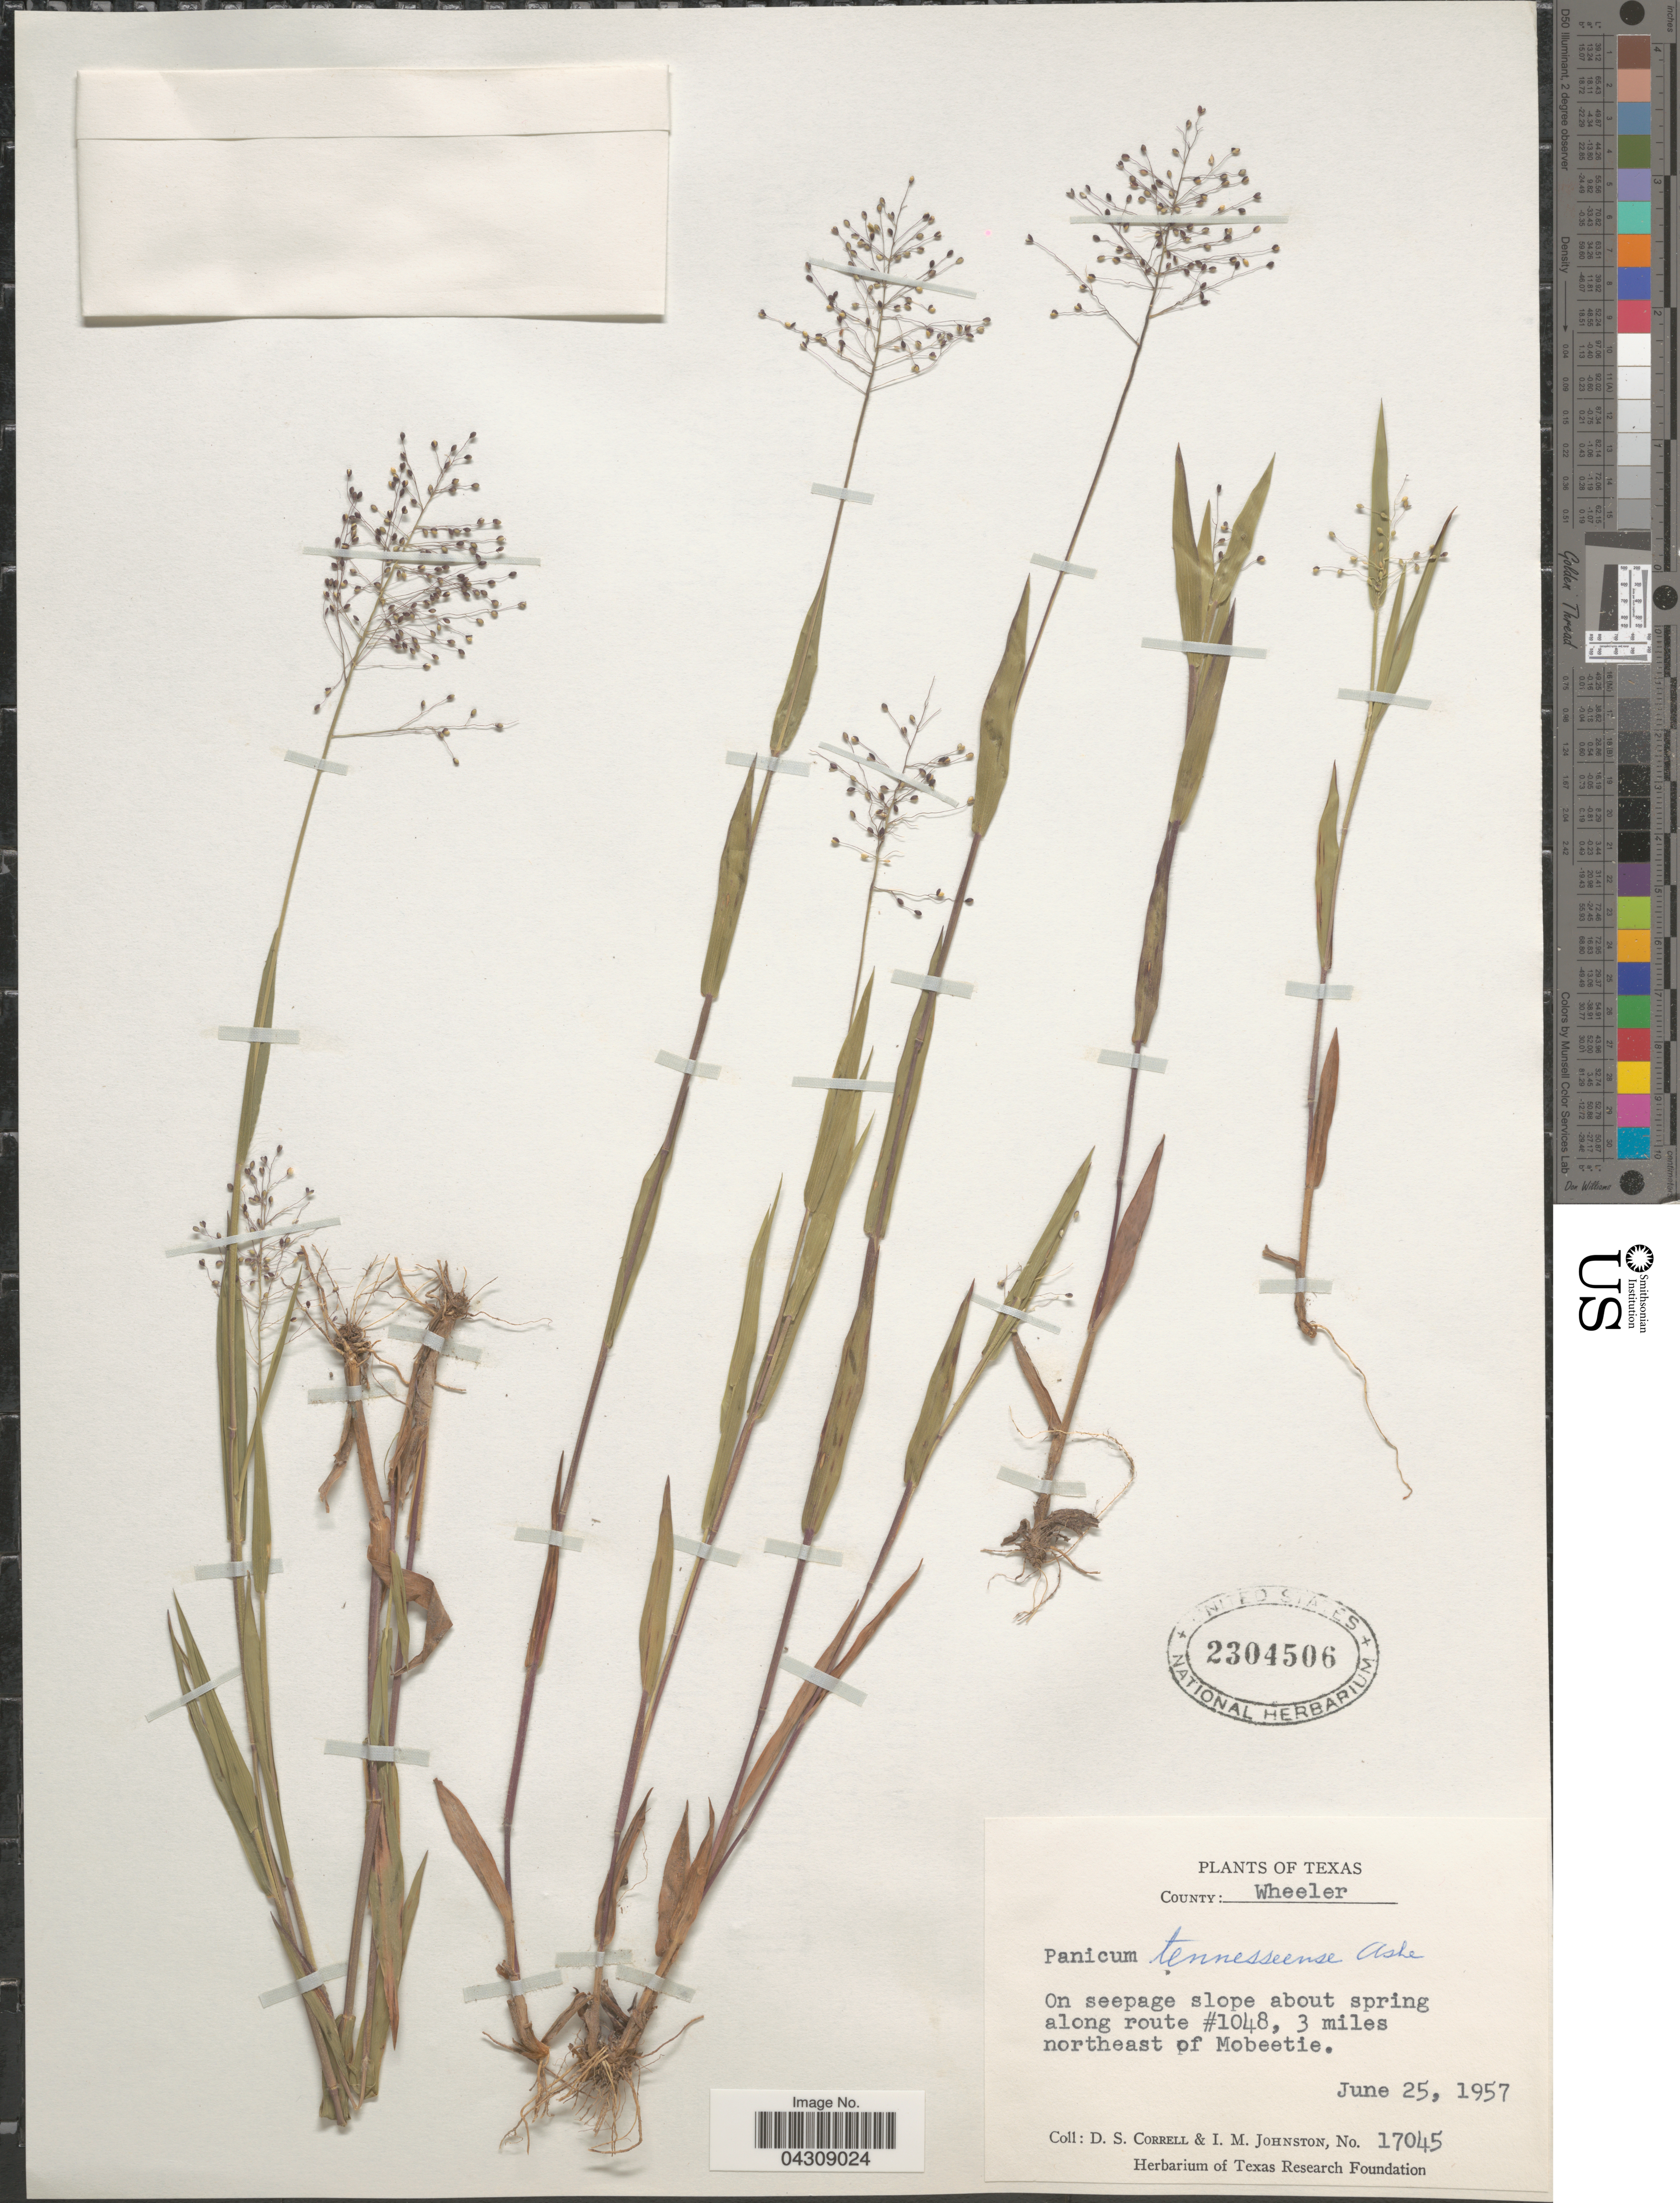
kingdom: Plantae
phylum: Tracheophyta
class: Liliopsida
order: Poales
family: Poaceae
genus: Dichanthelium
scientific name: Dichanthelium acuminatum var. acuminatum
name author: (Sw.) Gould & C.A. Clark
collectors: D. S. Correll & I.M. Johnston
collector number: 17045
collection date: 1957-06-25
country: United States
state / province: Texas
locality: County: Wheeler. On seepage slope about spring along route #1048, 3 miles northeast of Mobeetie.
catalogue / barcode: US 2304506